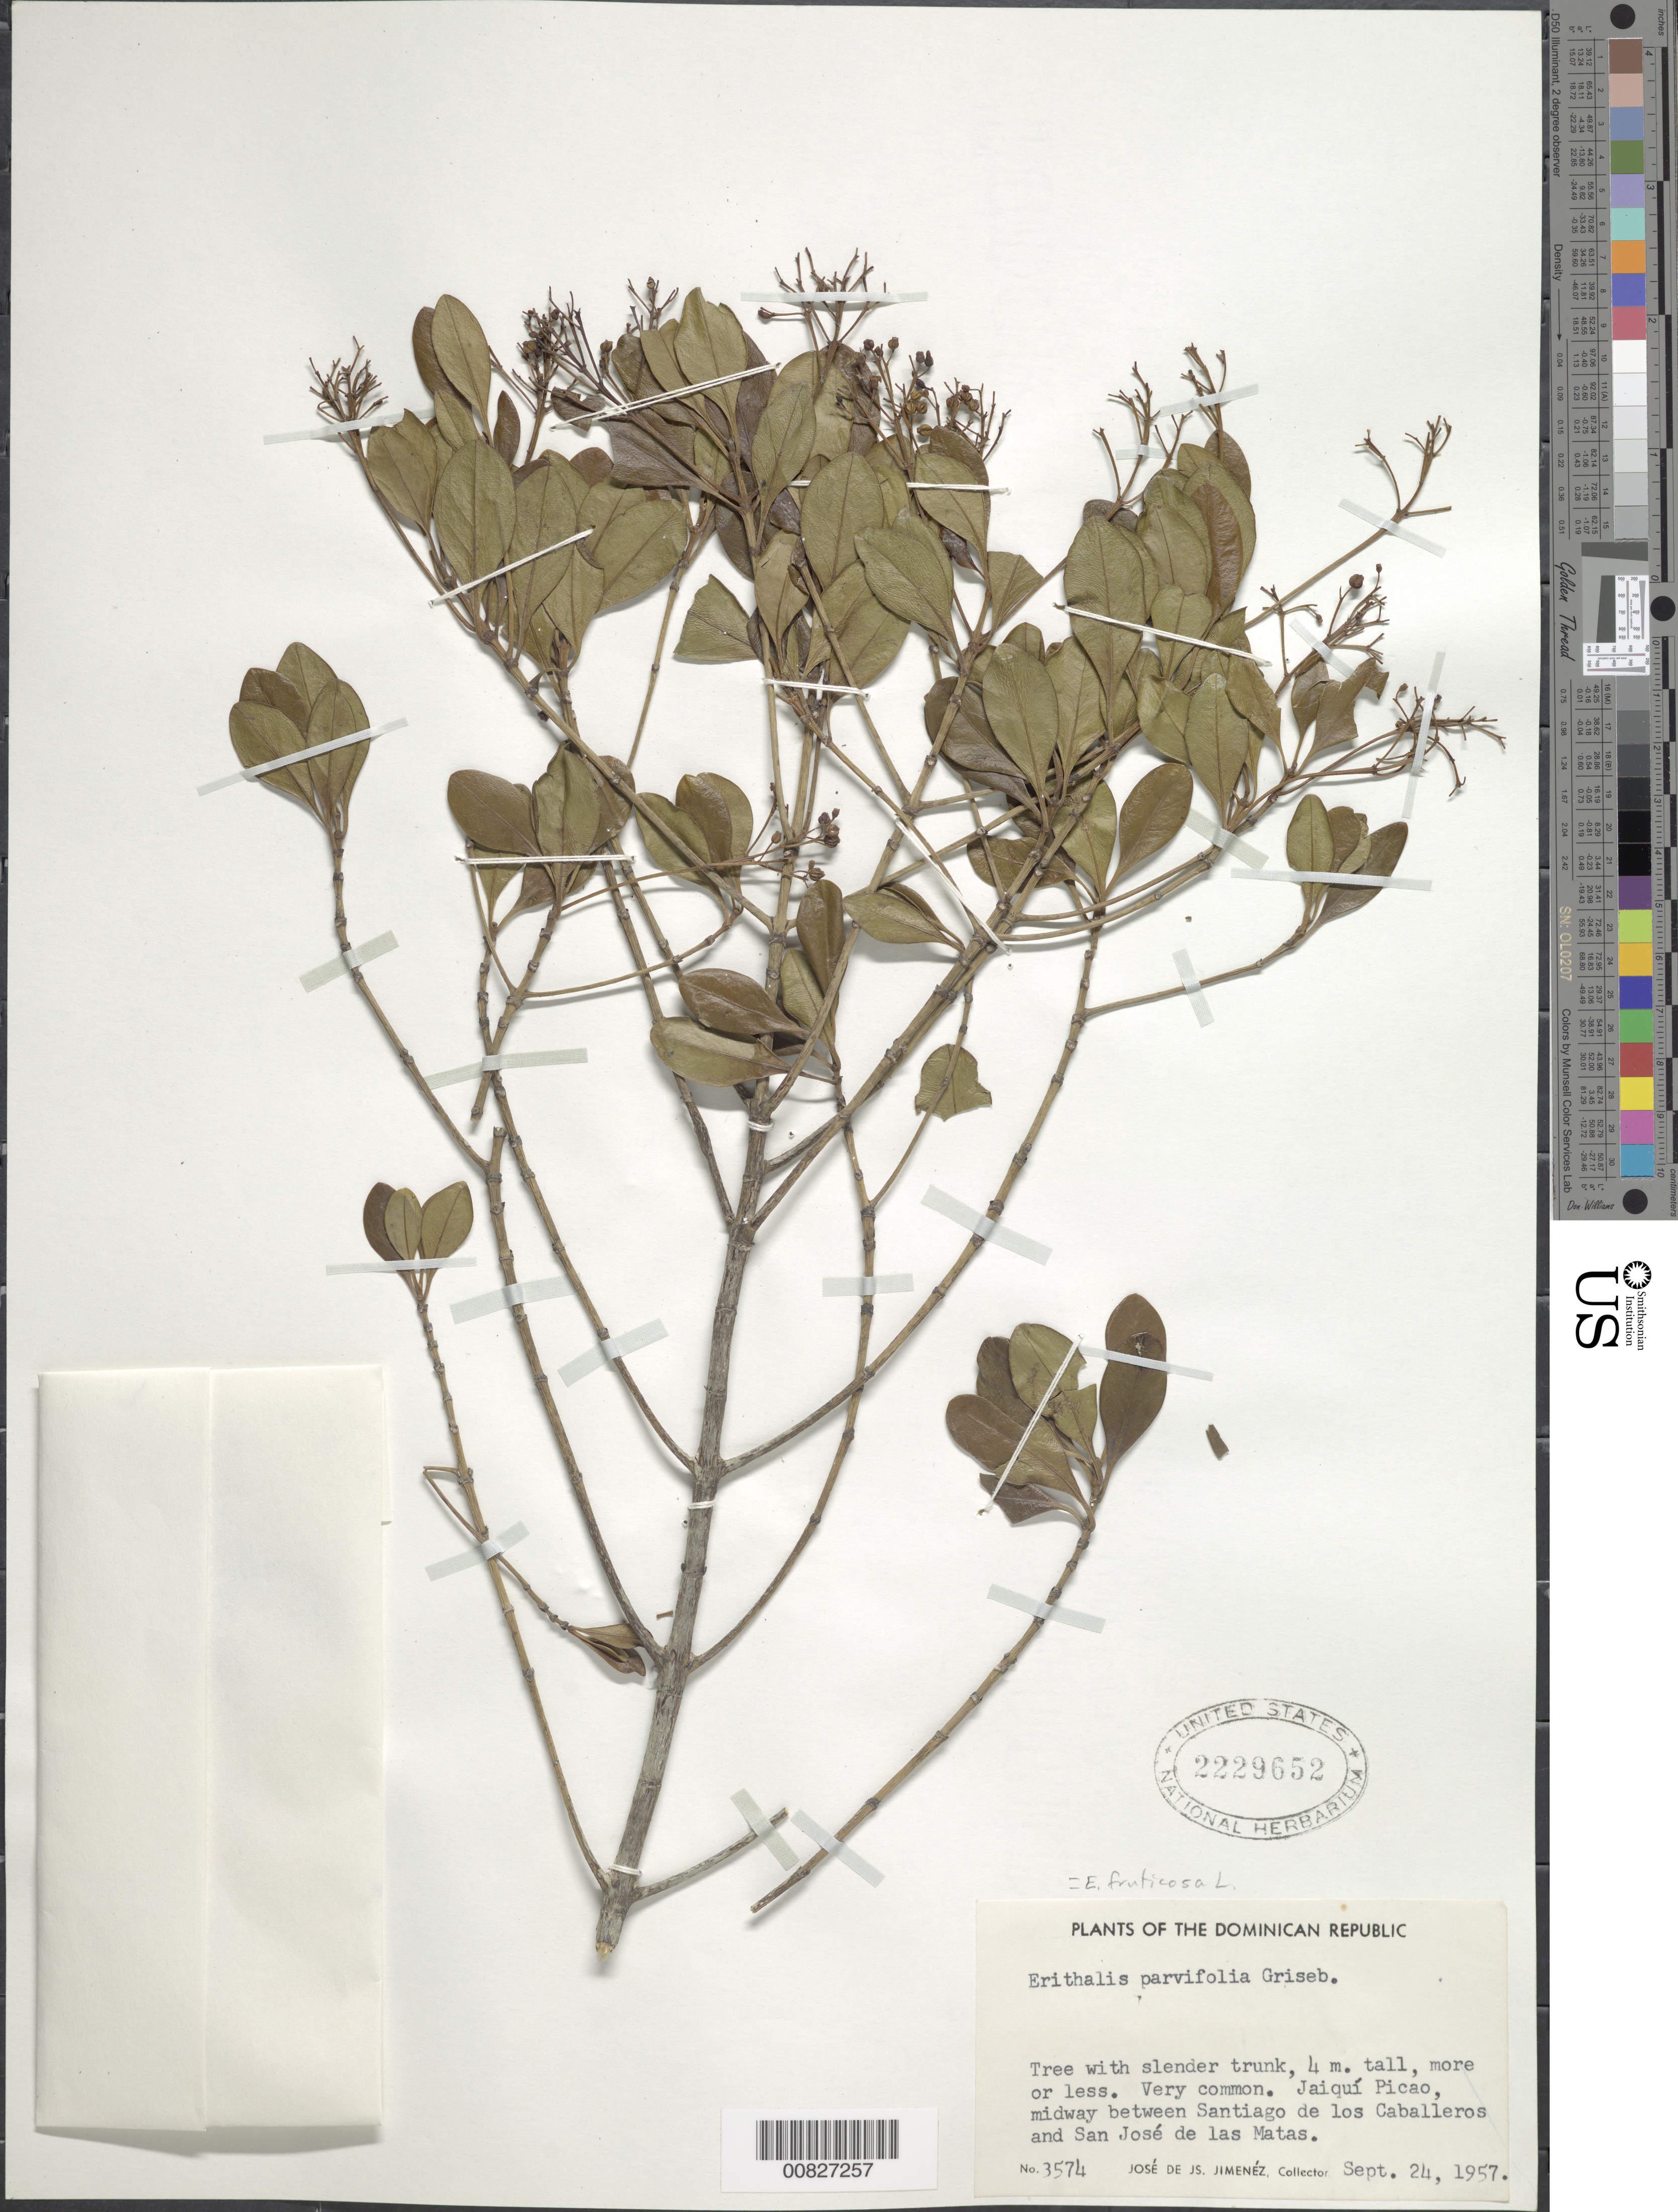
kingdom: Plantae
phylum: Tracheophyta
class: Magnoliopsida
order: Gentianales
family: Rubiaceae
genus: Erithalis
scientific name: Erithalis fruticosa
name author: L.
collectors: J. J. Jiménez Almonte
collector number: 3574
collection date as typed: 24 Sep 1957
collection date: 1957-09-24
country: Dominican Republic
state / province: Santiago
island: Hispaniola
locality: Jaiquí Picado, midway between Santiago de los Caballeros and San José de las Matas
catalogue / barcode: US 2229652